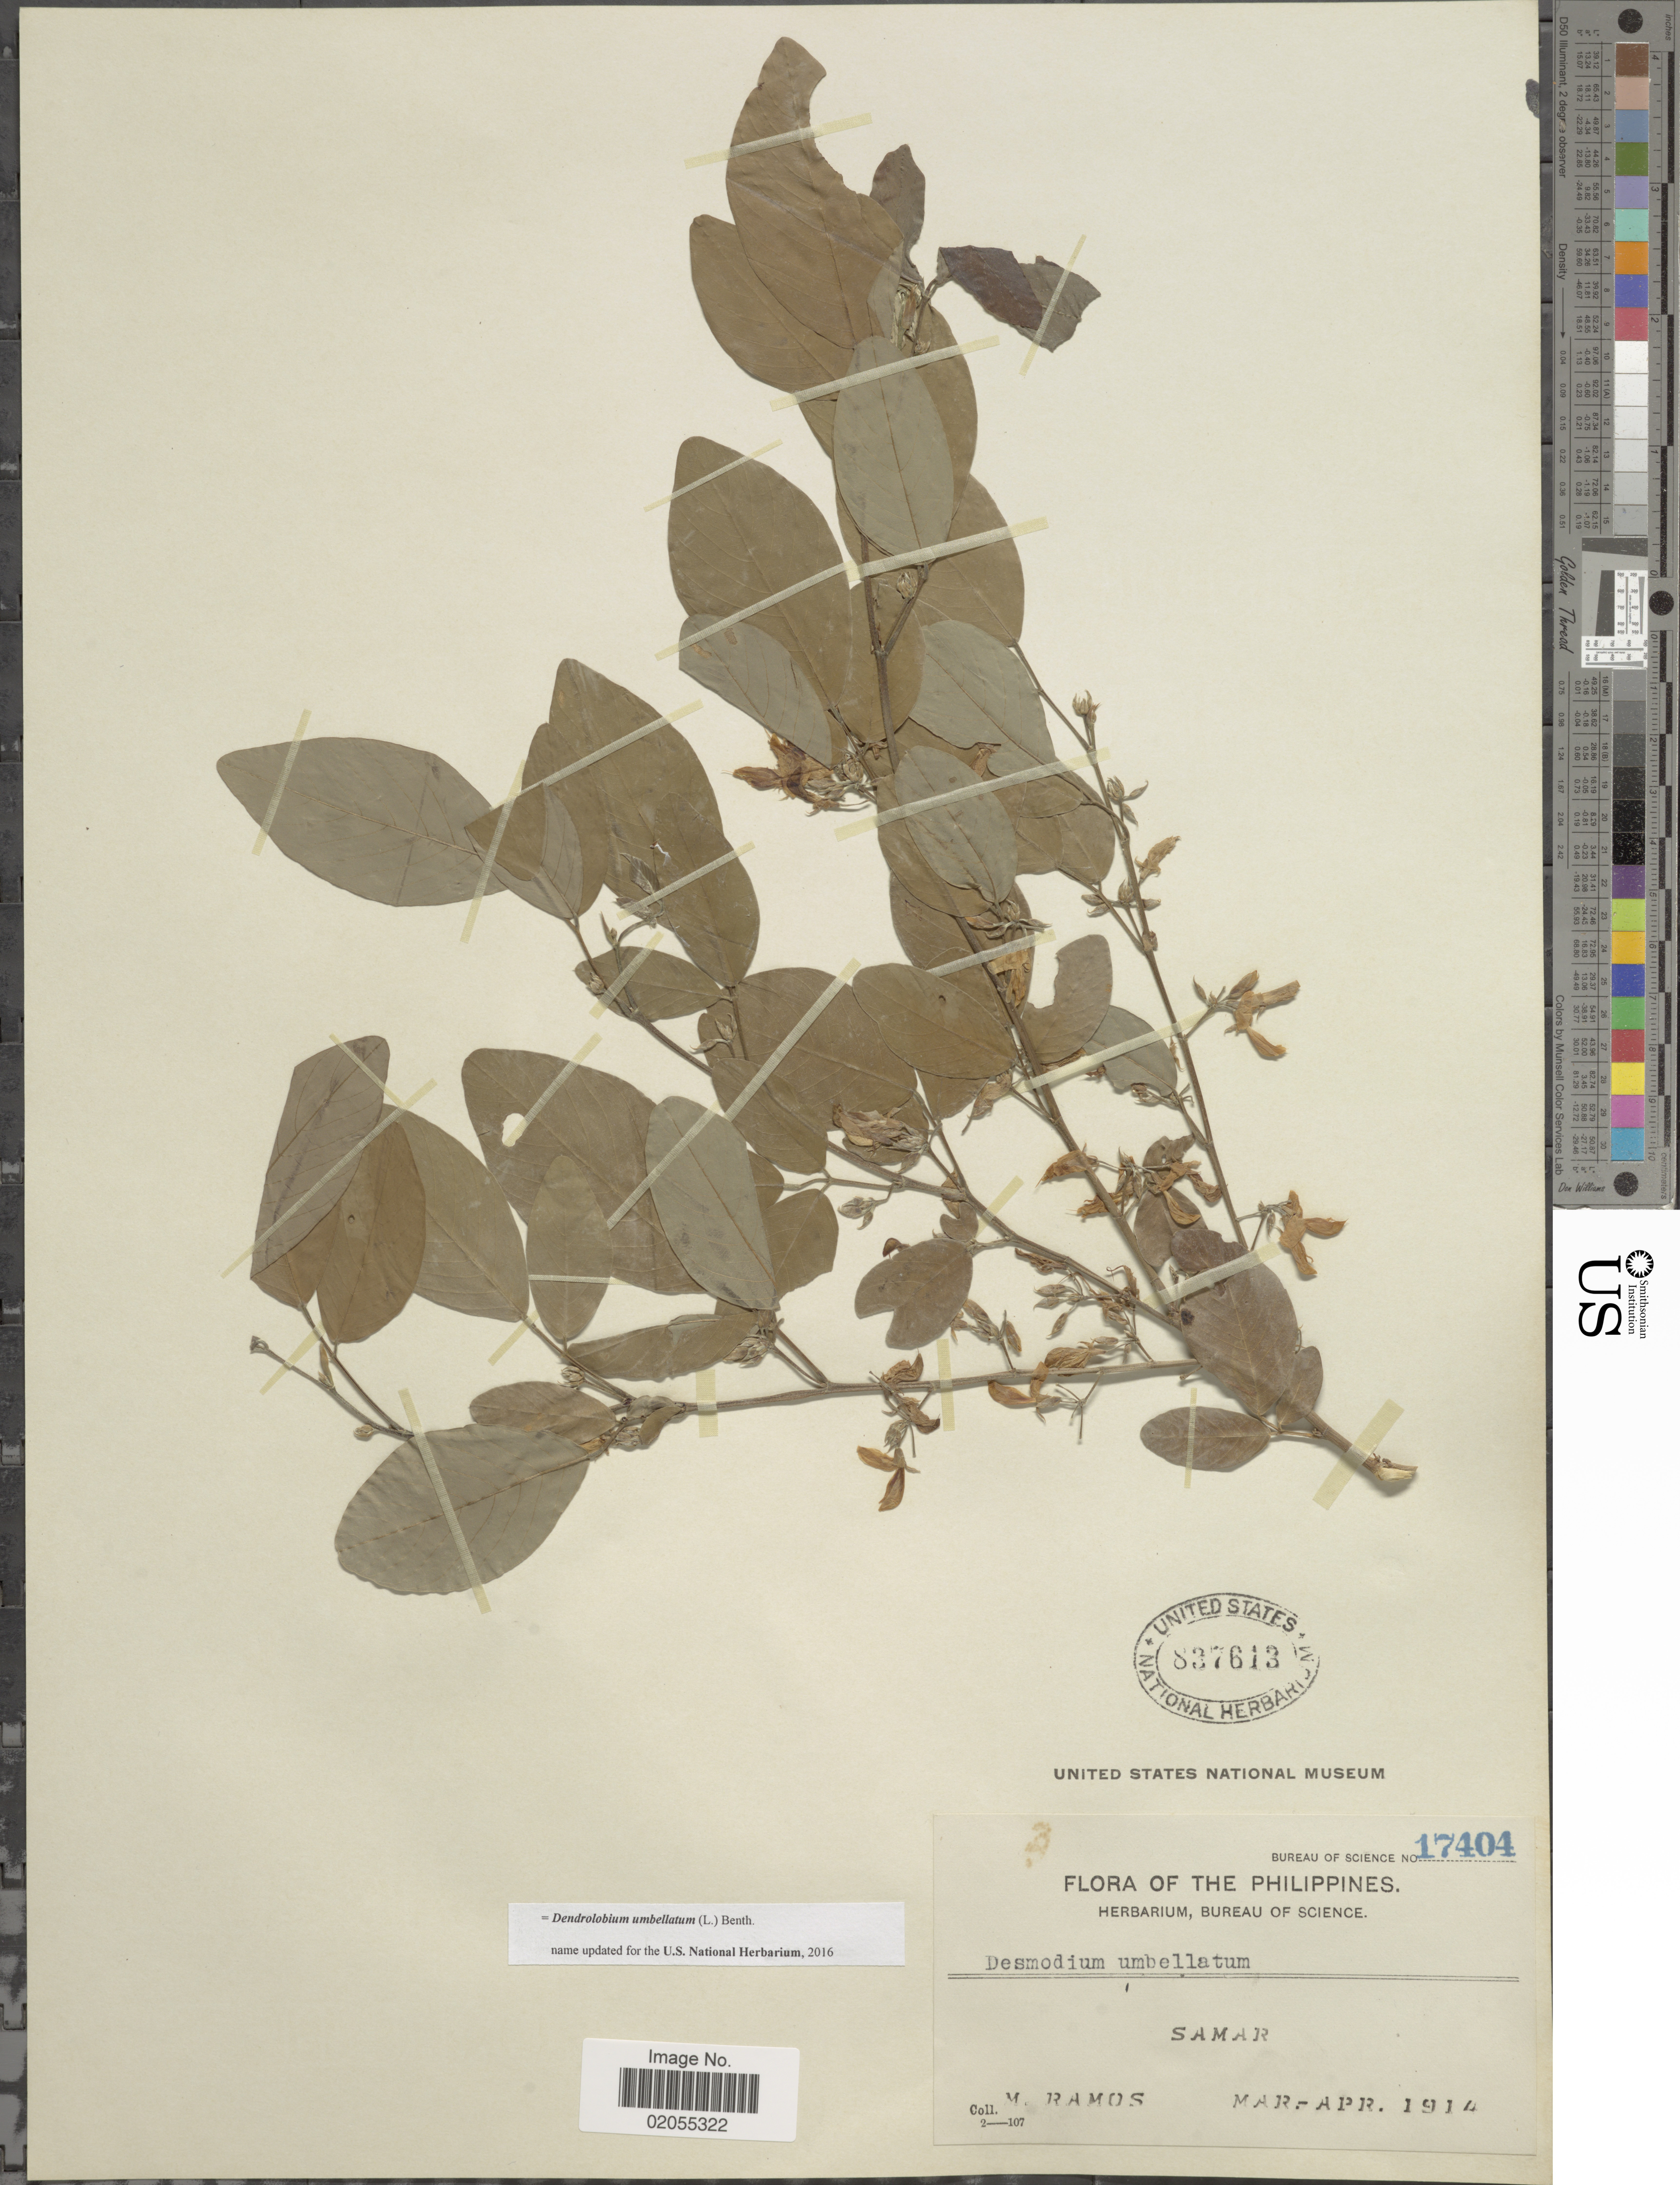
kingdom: Plantae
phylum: Tracheophyta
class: Magnoliopsida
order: Fabales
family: Fabaceae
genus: Dendrolobium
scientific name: Dendrolobium umbellatum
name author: (L.) Benth.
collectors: M. Ramos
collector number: Bureau of Science 17404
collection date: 1914-03/1914-04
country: Philippines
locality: Samar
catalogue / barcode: US 837613